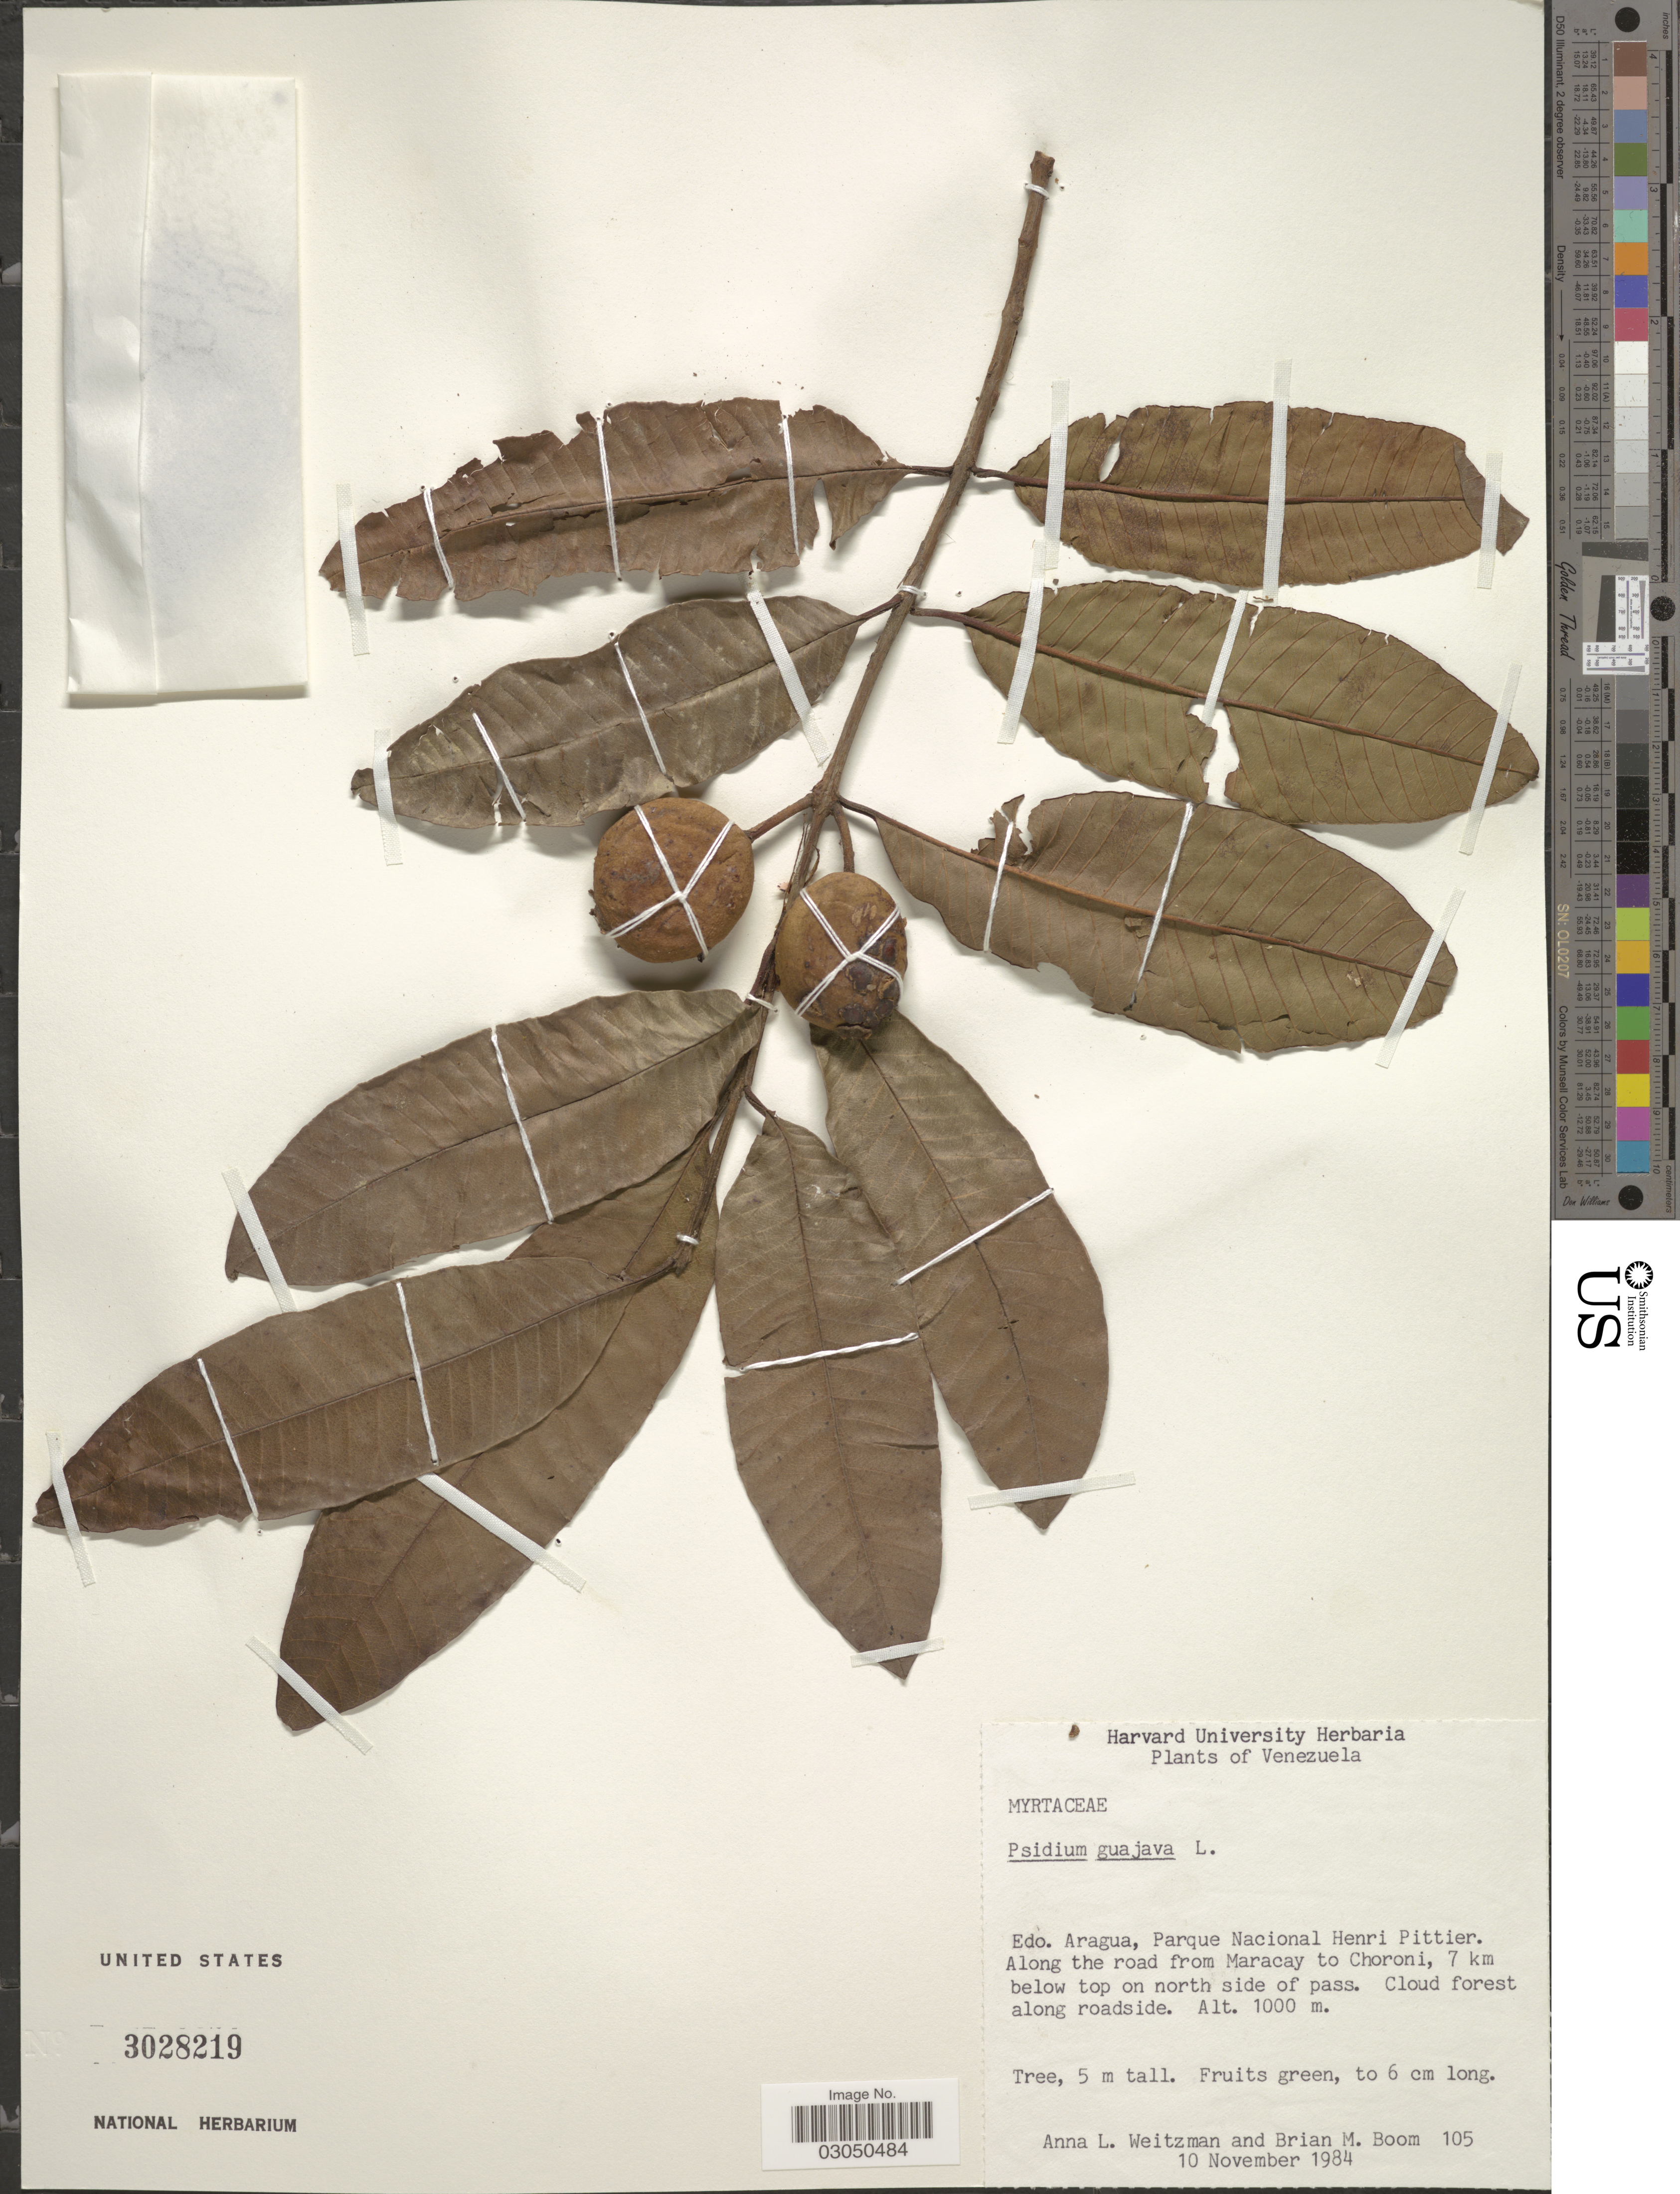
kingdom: Plantae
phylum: Tracheophyta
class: Magnoliopsida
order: Myrtales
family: Myrtaceae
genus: Psidium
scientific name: Psidium guajava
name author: L.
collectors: A. L. Weitzman & B. M. Boom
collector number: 105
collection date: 1984-11-10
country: Venezuela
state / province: Aragua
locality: Edo. Aragua, Parque Nacional Henri Pittier. Along the road from Maracay to Choroni, 7 km below top on north side of pass.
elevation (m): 1000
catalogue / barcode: US 3028219